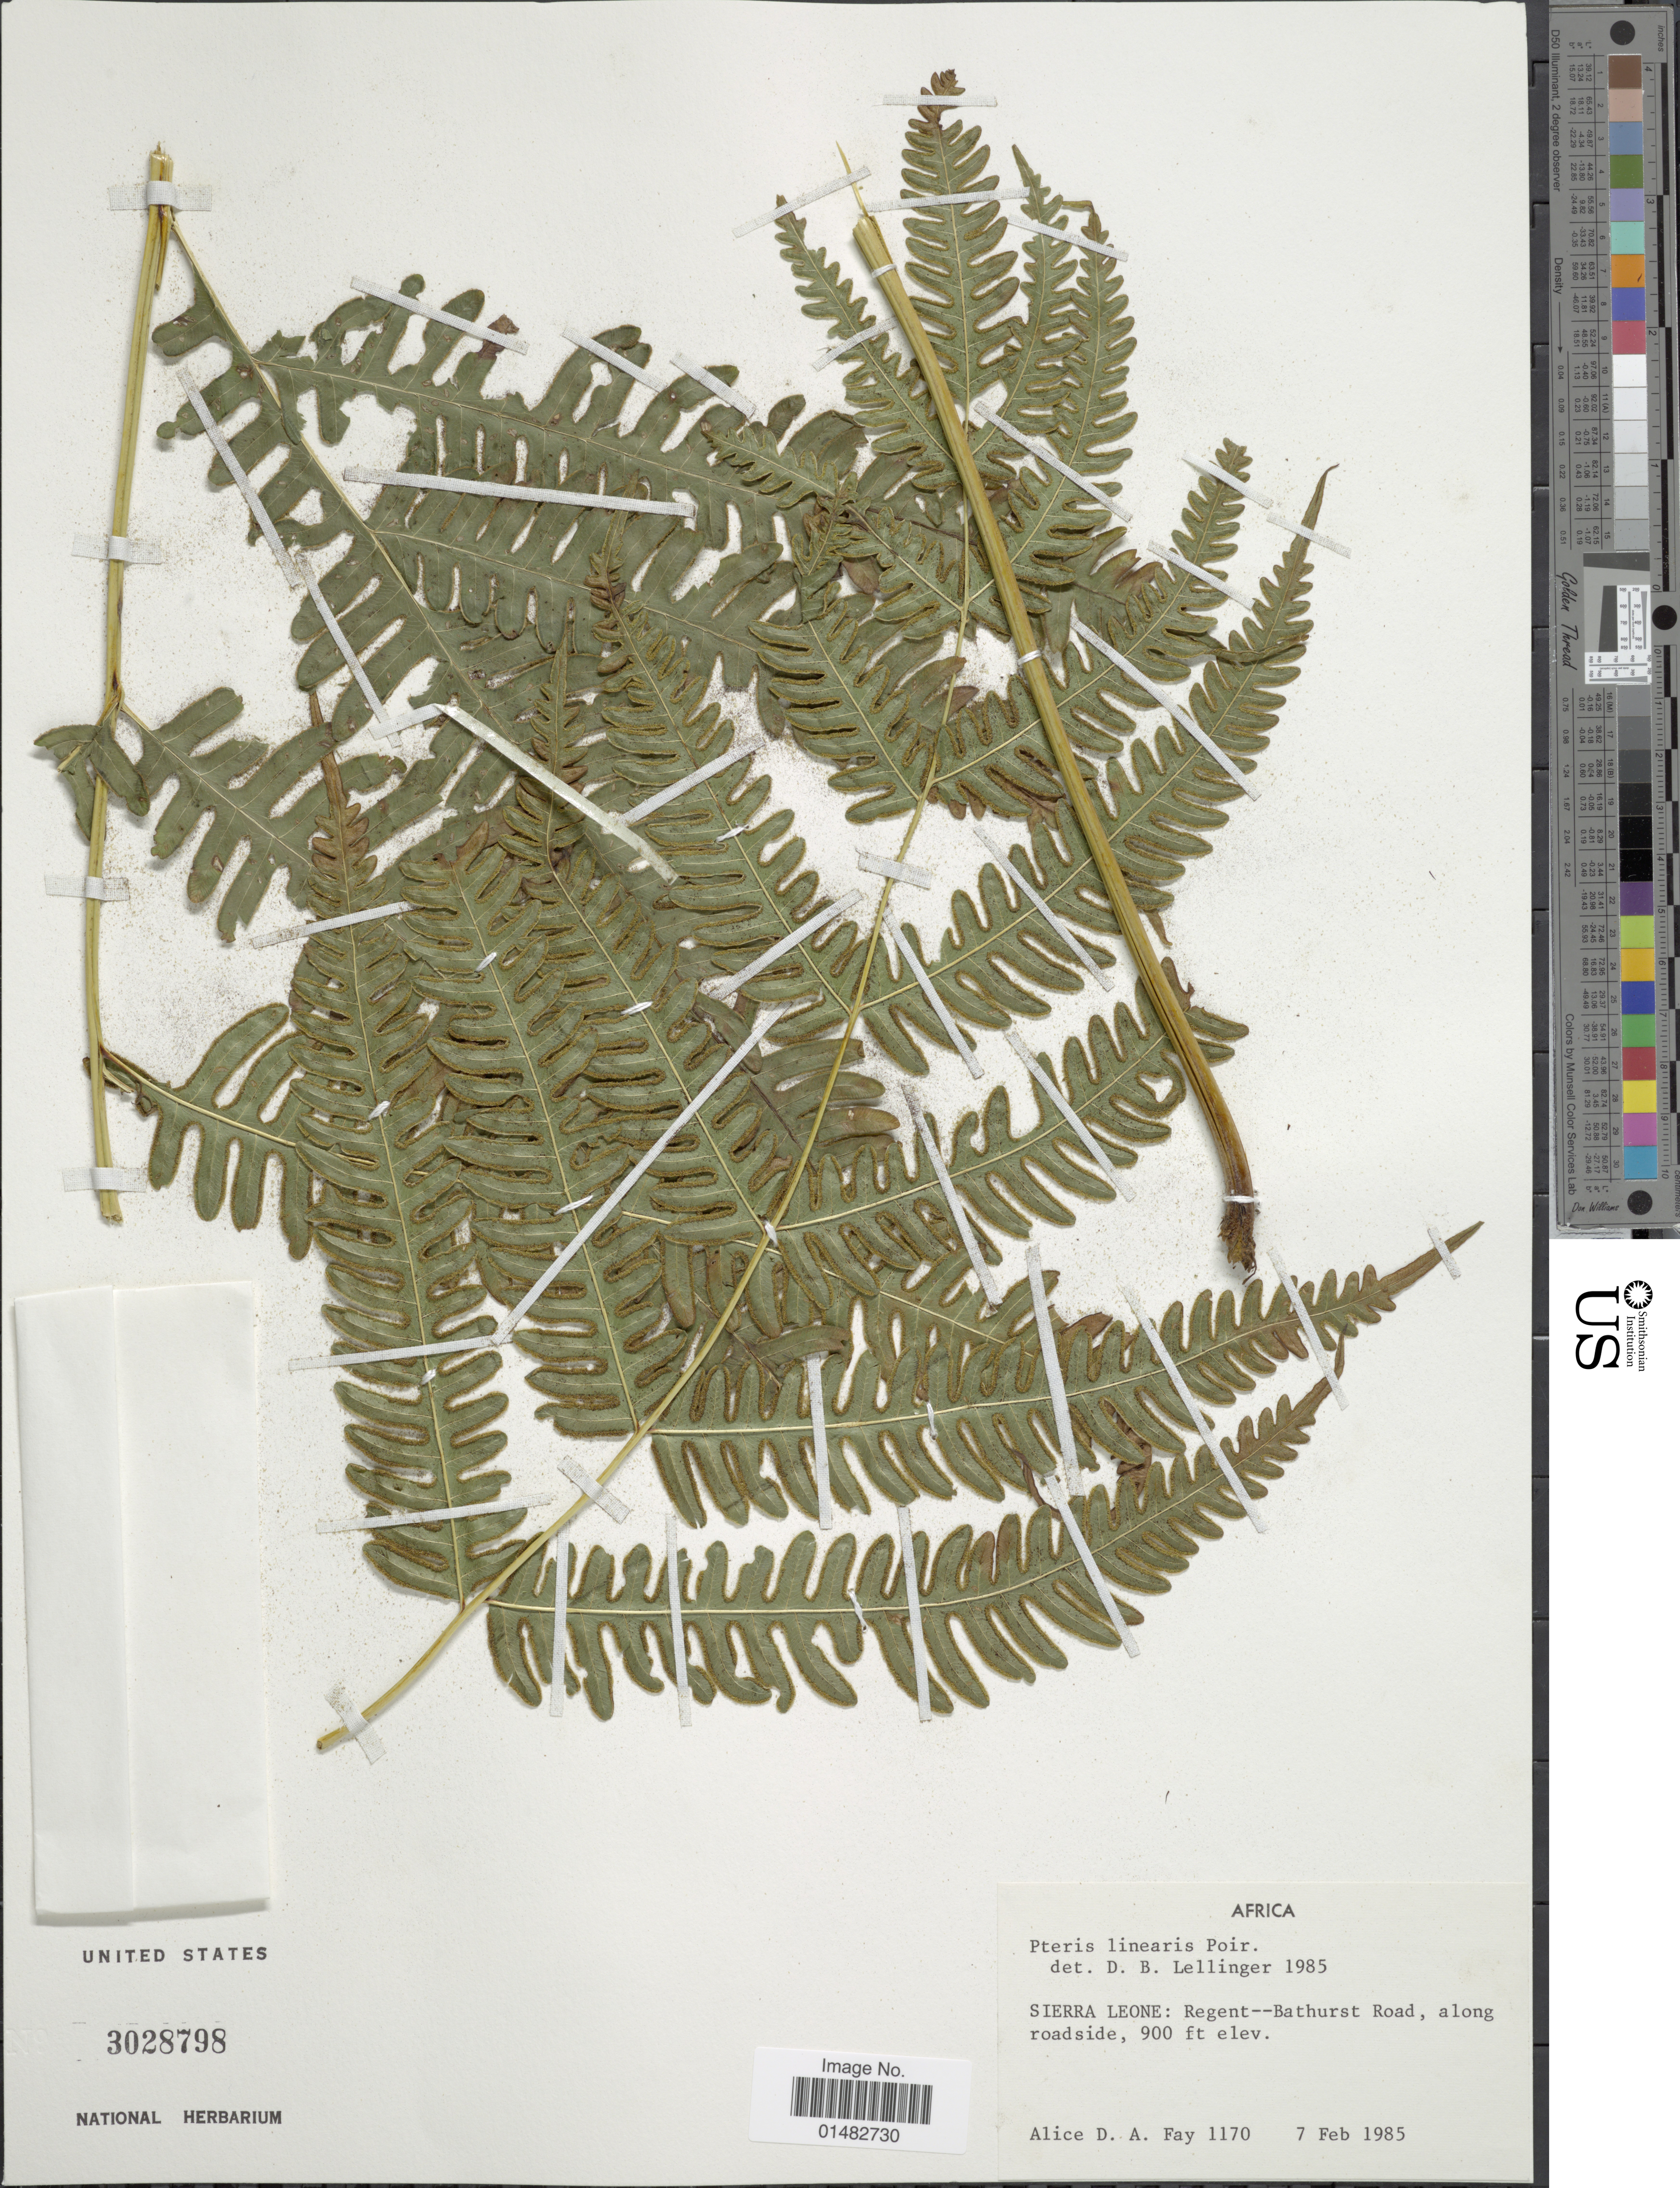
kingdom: Plantae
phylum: Tracheophyta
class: Polypodiopsida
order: Polypodiales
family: Pteridaceae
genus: Pteris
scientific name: Pteris linearis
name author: Poir.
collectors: A. Fay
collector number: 1170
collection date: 1985-02-07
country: Sierra Leone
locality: Sierra Leone: Regent-Bathurst Road, along roadside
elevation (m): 274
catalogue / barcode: US 3028798